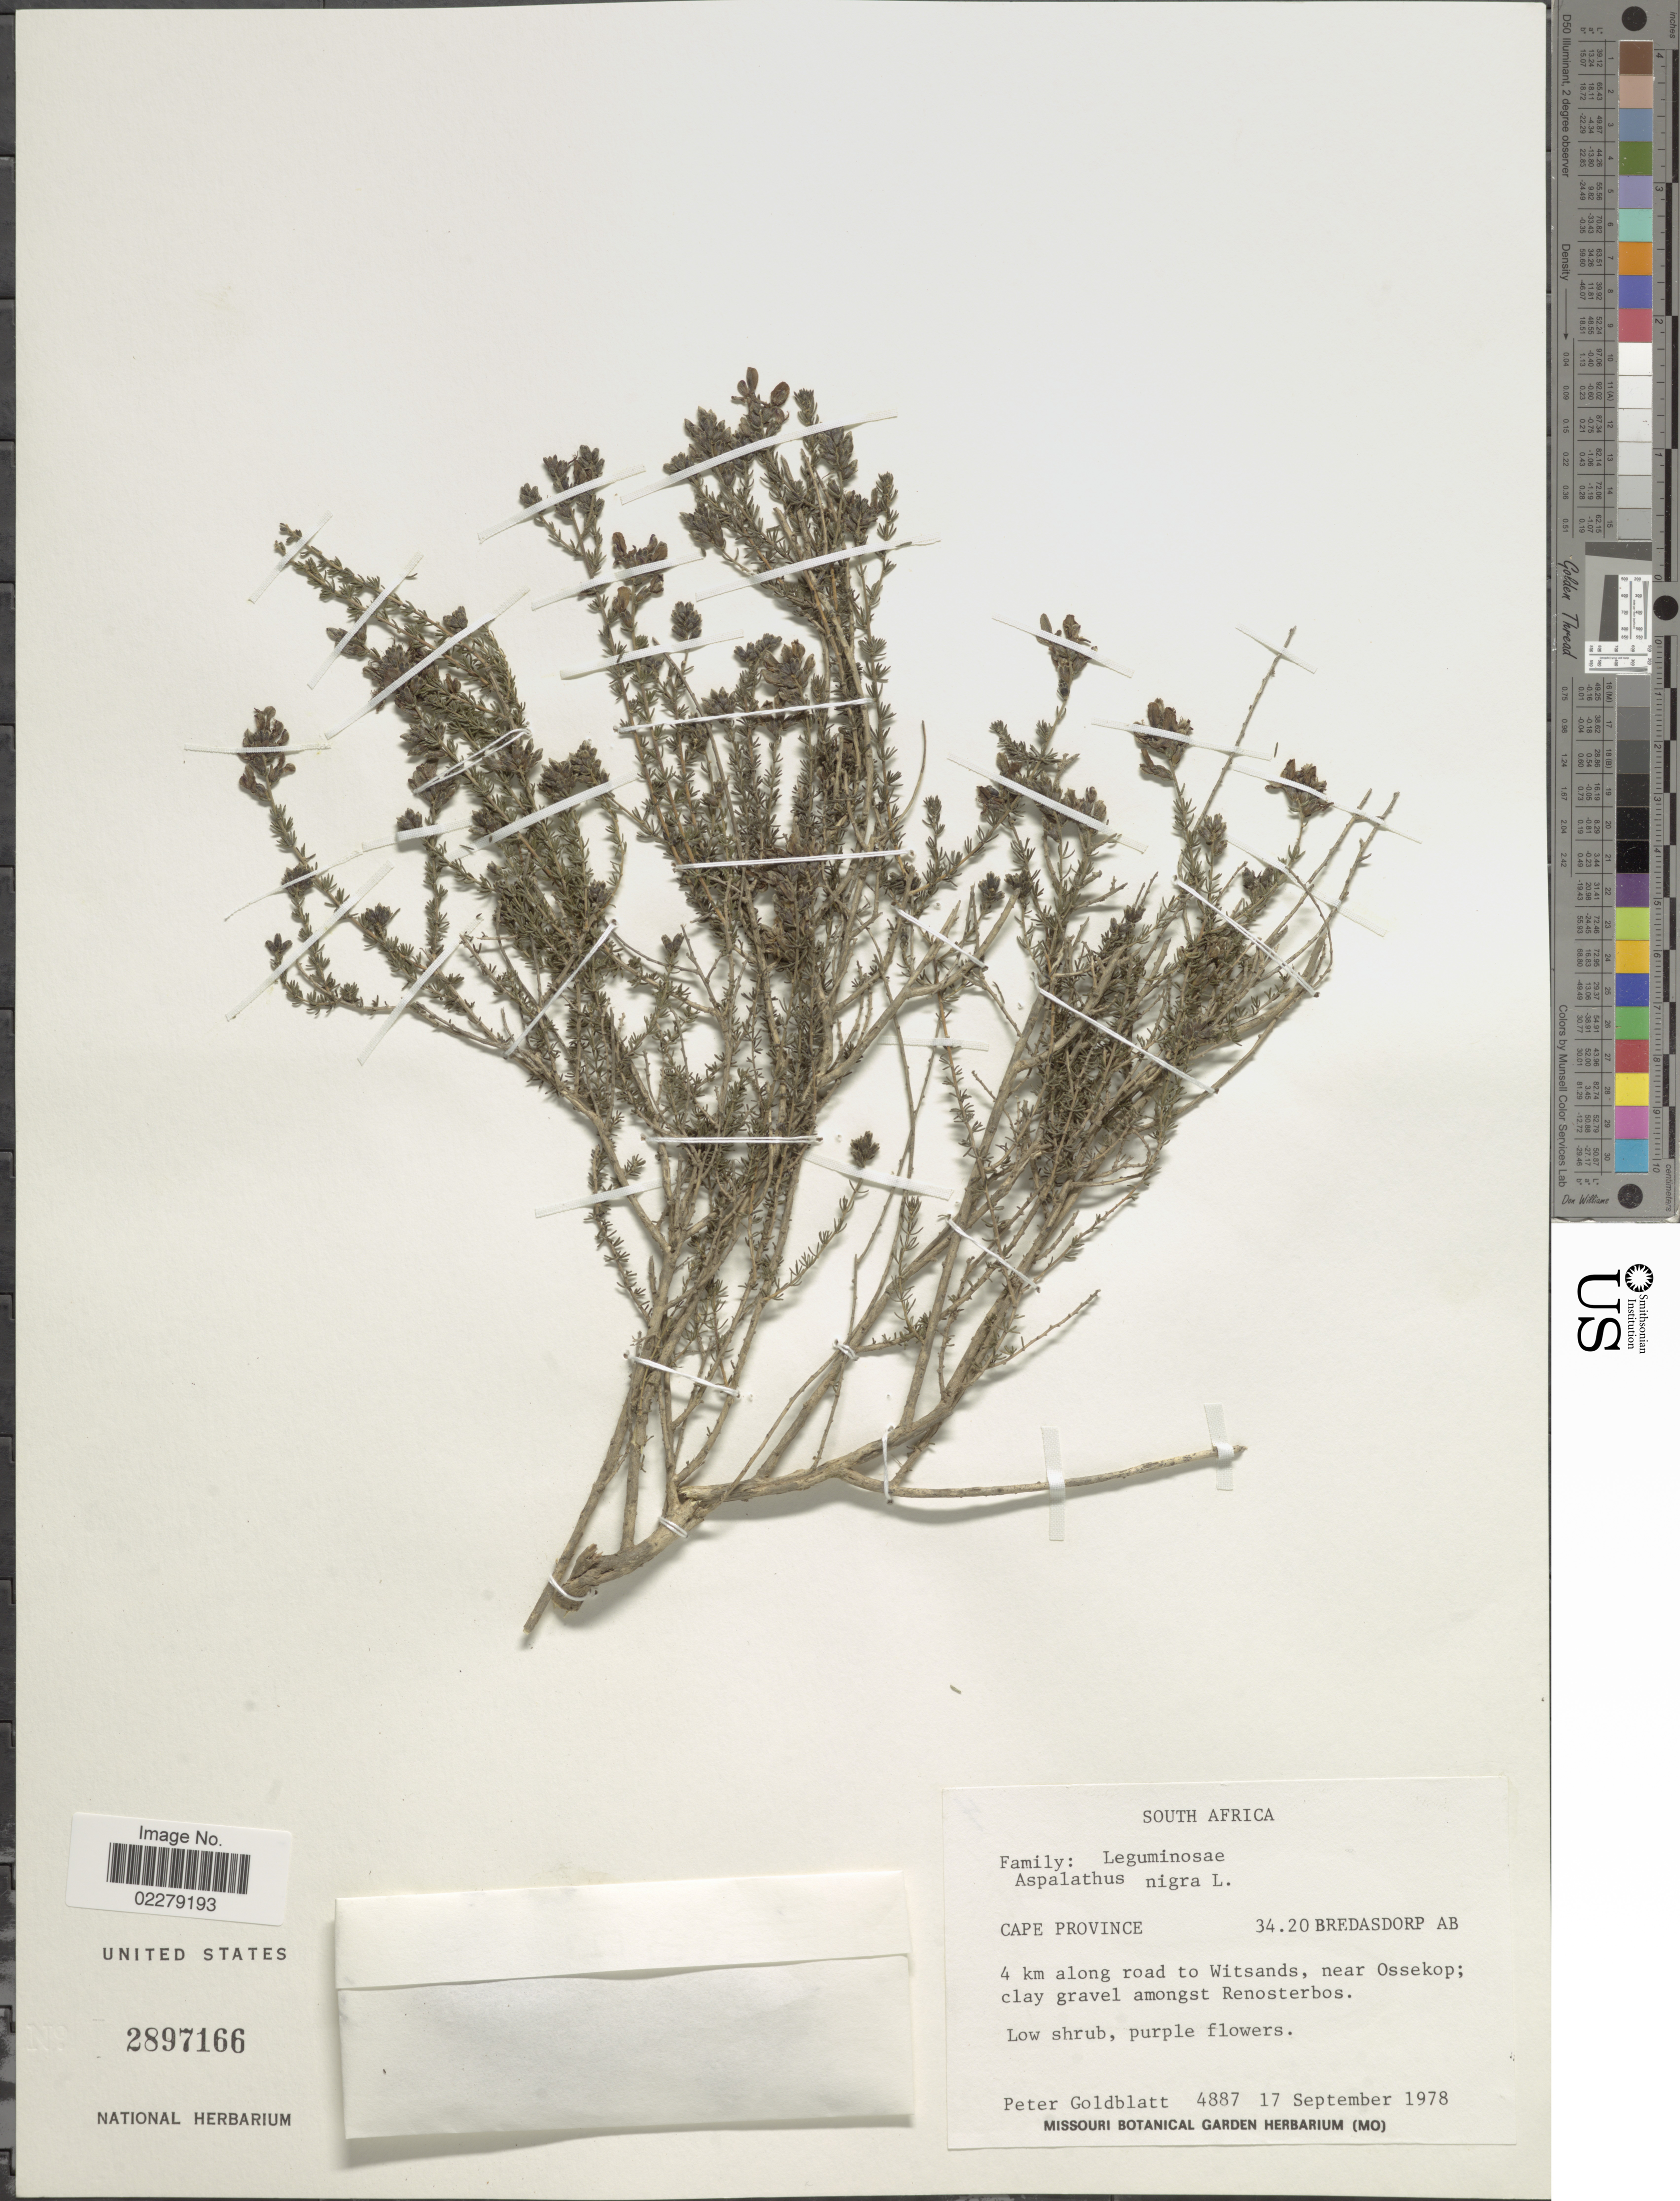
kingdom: Plantae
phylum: Tracheophyta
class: Magnoliopsida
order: Fabales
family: Fabaceae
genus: Aspalathus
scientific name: Aspalathus nigra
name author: L.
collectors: P. Goldblatt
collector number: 4887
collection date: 1978-09-17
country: South Africa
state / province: Western Cape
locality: Bredasdorp. 4 km along road to witsands, near ossekop; clay gravel amongst Renosterbos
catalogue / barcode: US 2897166